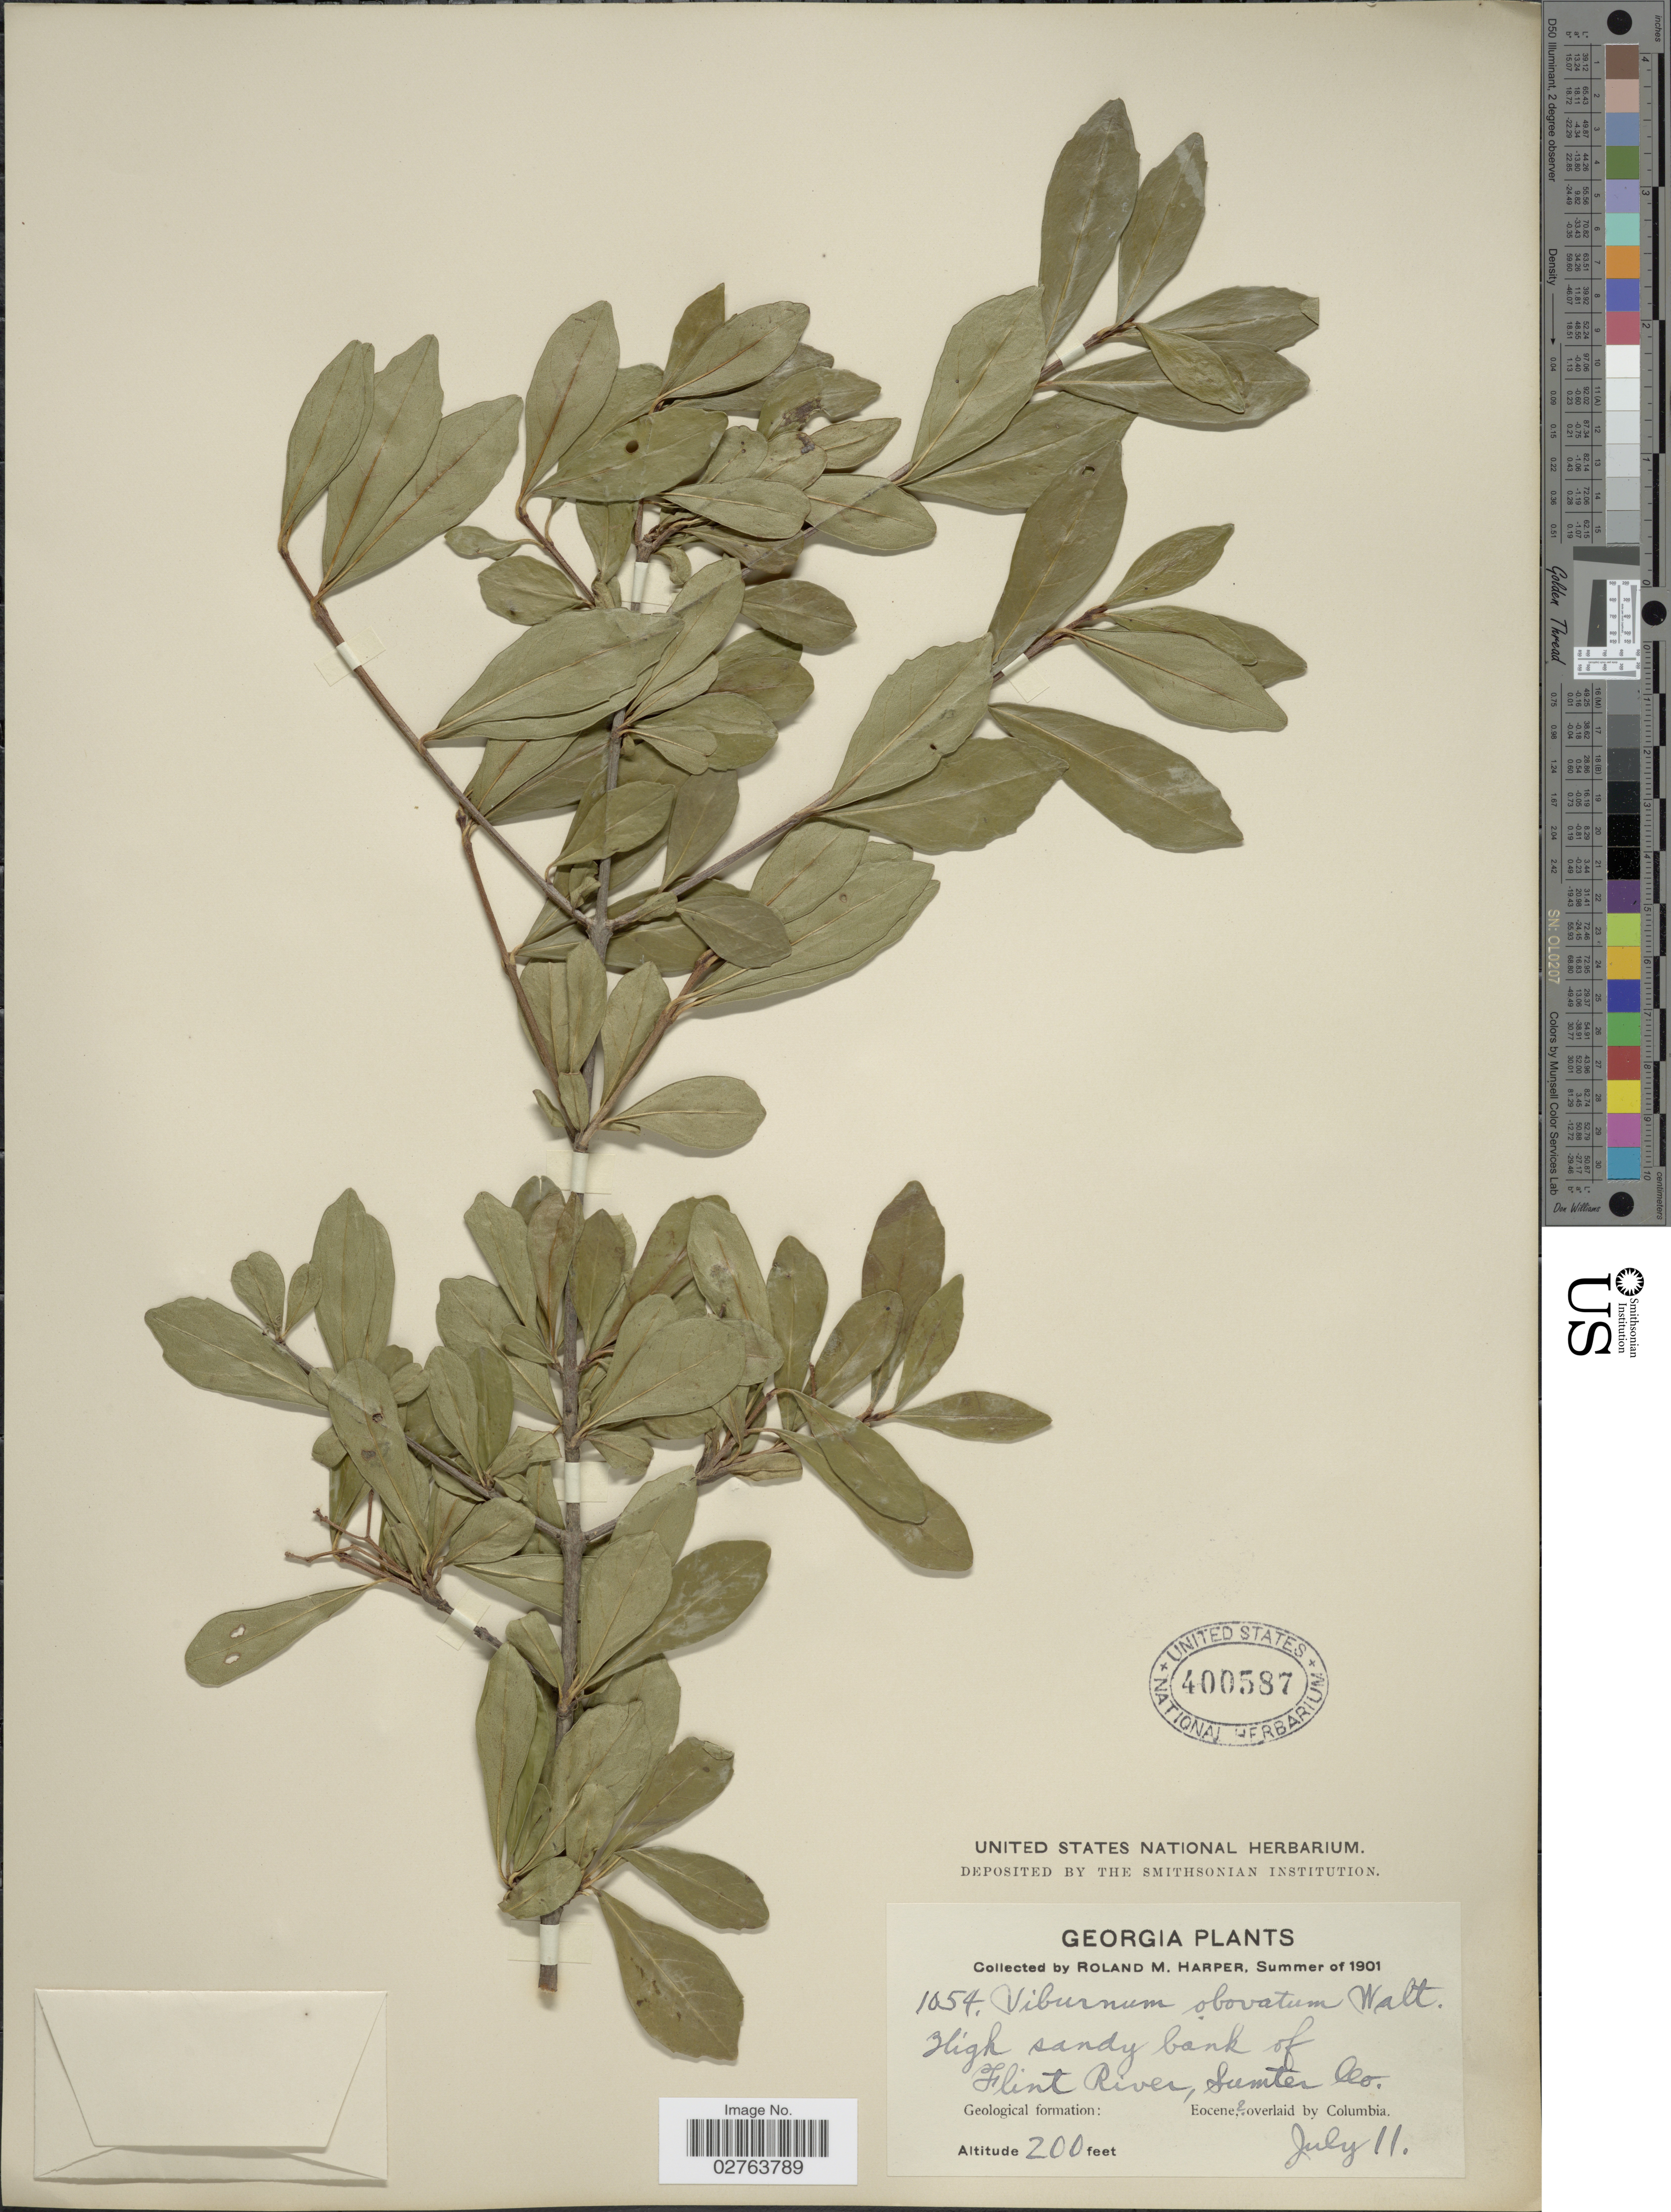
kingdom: Plantae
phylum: Tracheophyta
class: Magnoliopsida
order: Dipsacales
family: Viburnaceae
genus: Viburnum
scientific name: Viburnum obovatum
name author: Walter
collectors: R. M. Harper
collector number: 1054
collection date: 1901-07-11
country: United States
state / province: Georgia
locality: High sandy bank of Flint River, Sumter Co.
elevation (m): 61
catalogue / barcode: US 400587